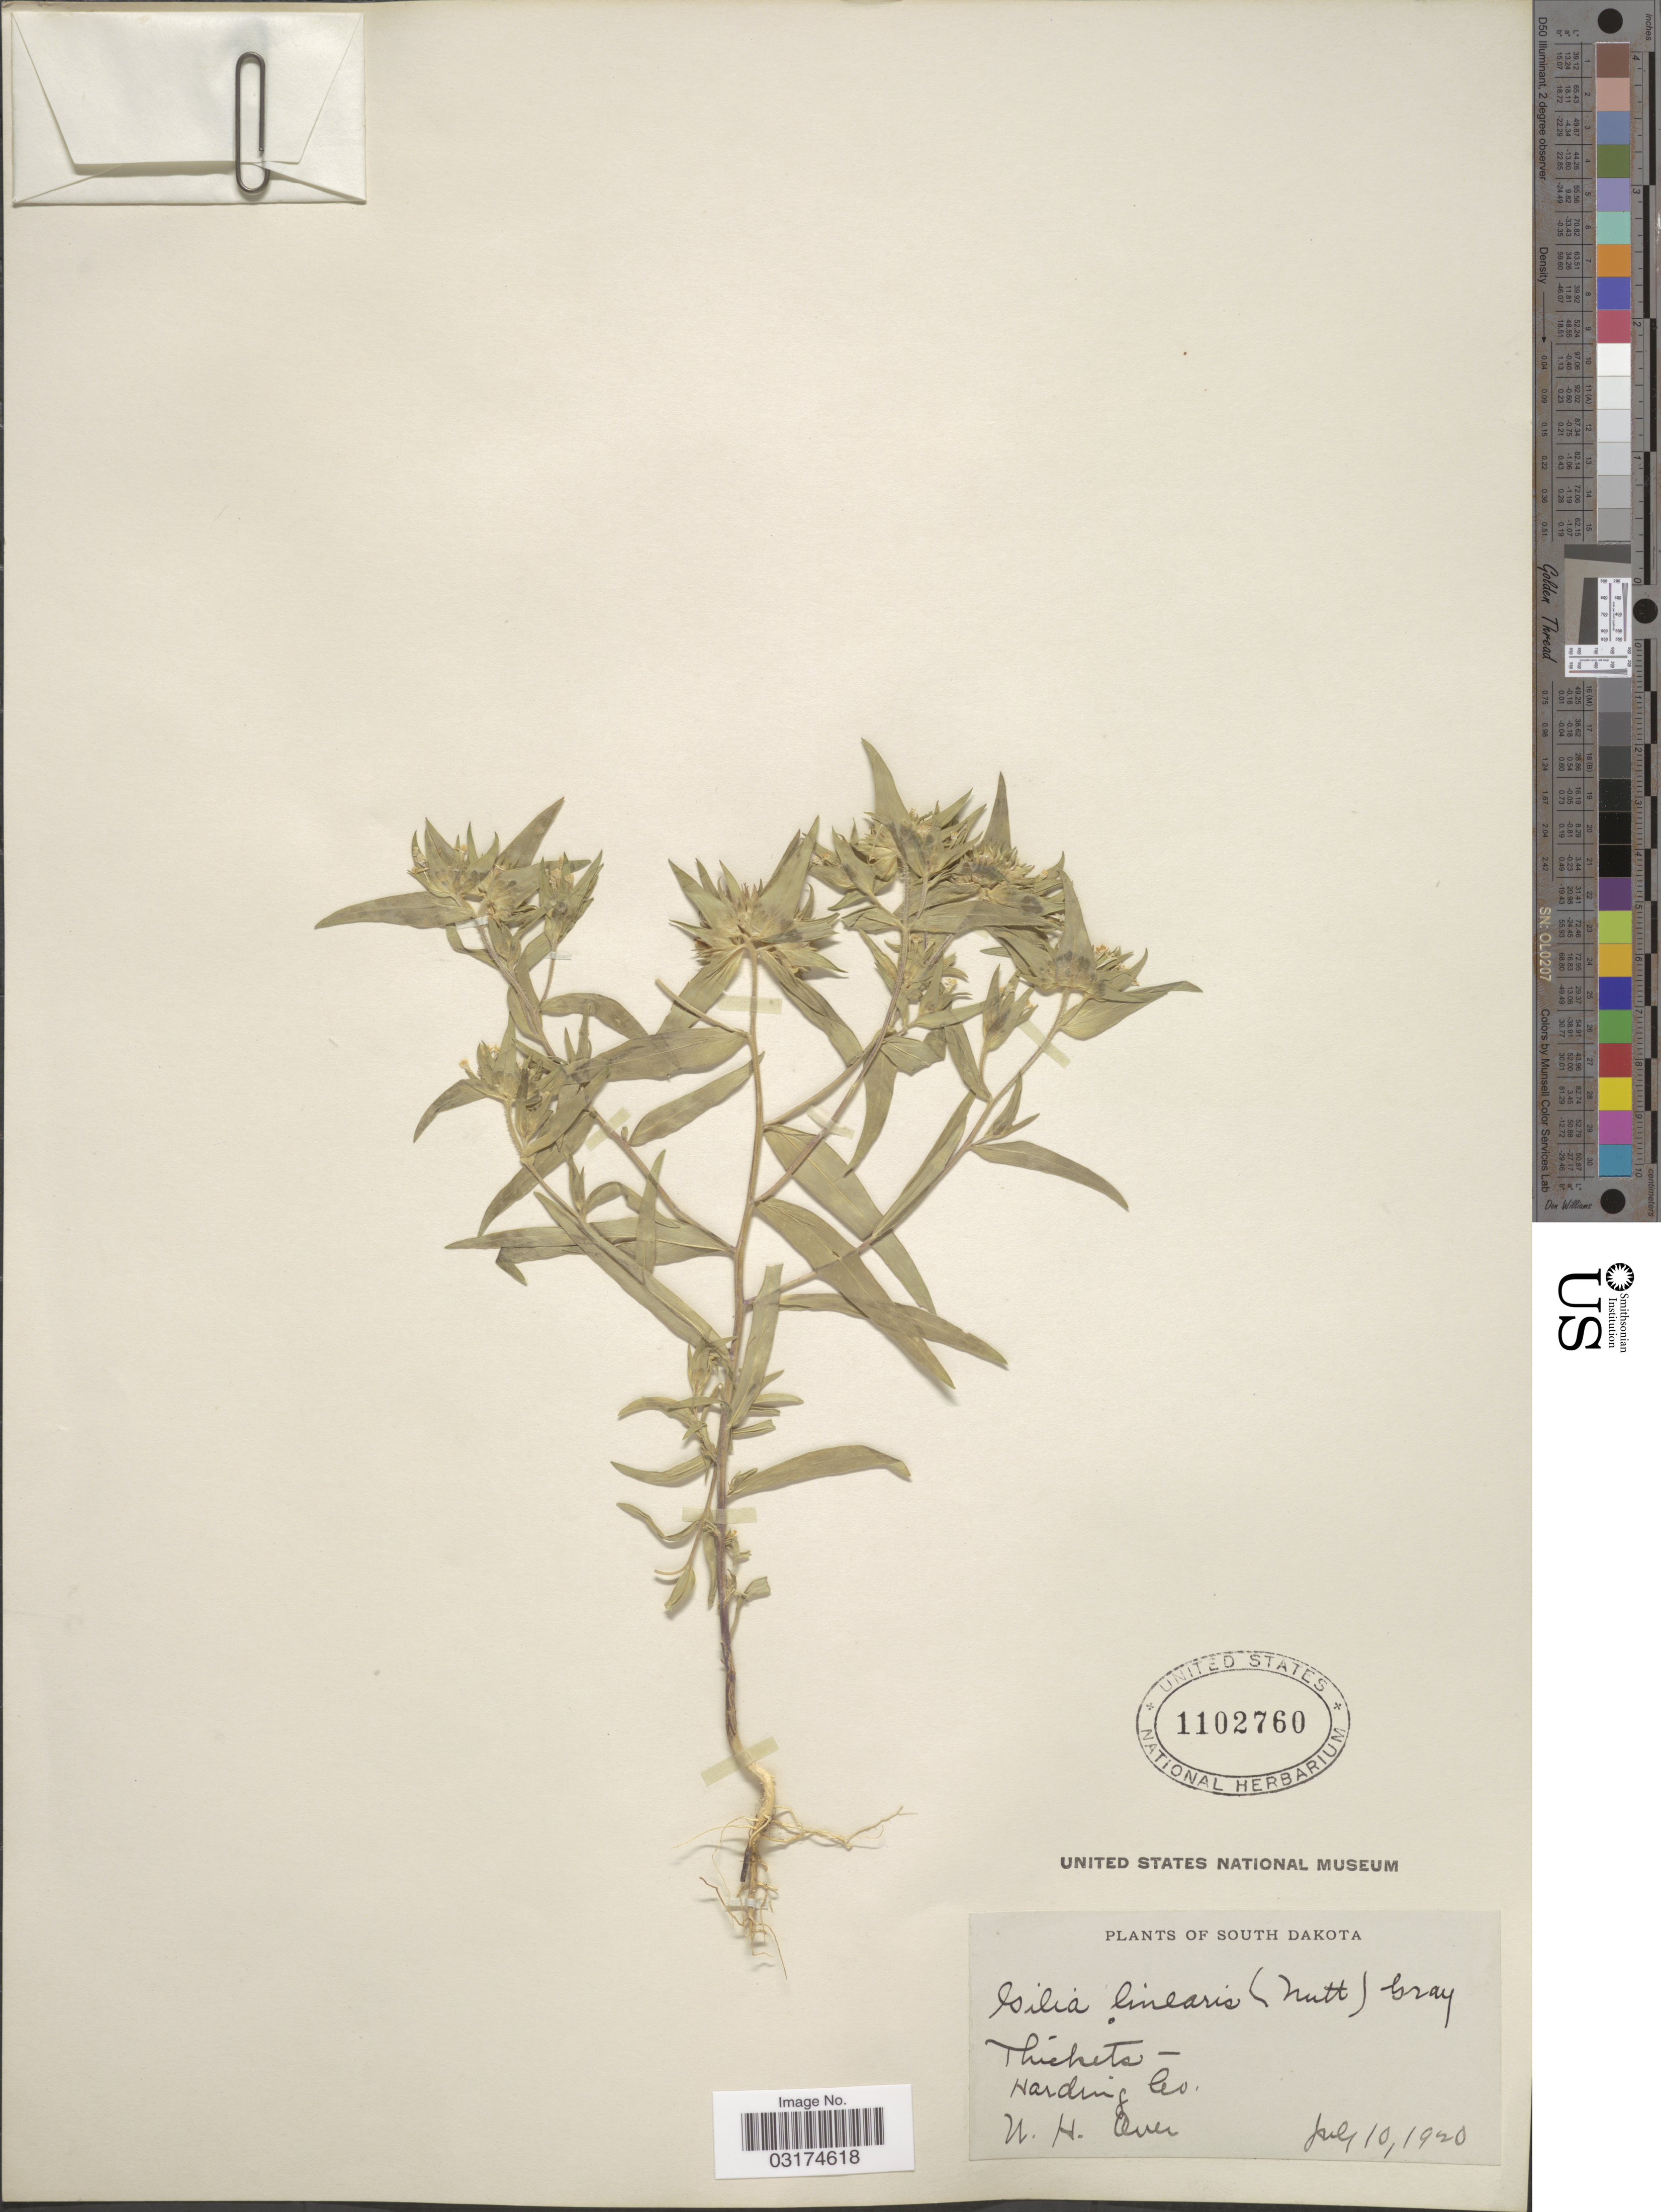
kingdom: Plantae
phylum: Tracheophyta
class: Magnoliopsida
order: Ericales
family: Polemoniaceae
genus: Collomia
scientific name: Collomia linearis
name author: Nutt.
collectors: W. Over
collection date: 1920-07-10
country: United States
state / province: South Dakota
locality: Thickets. Harding Co.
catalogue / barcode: US 1102760